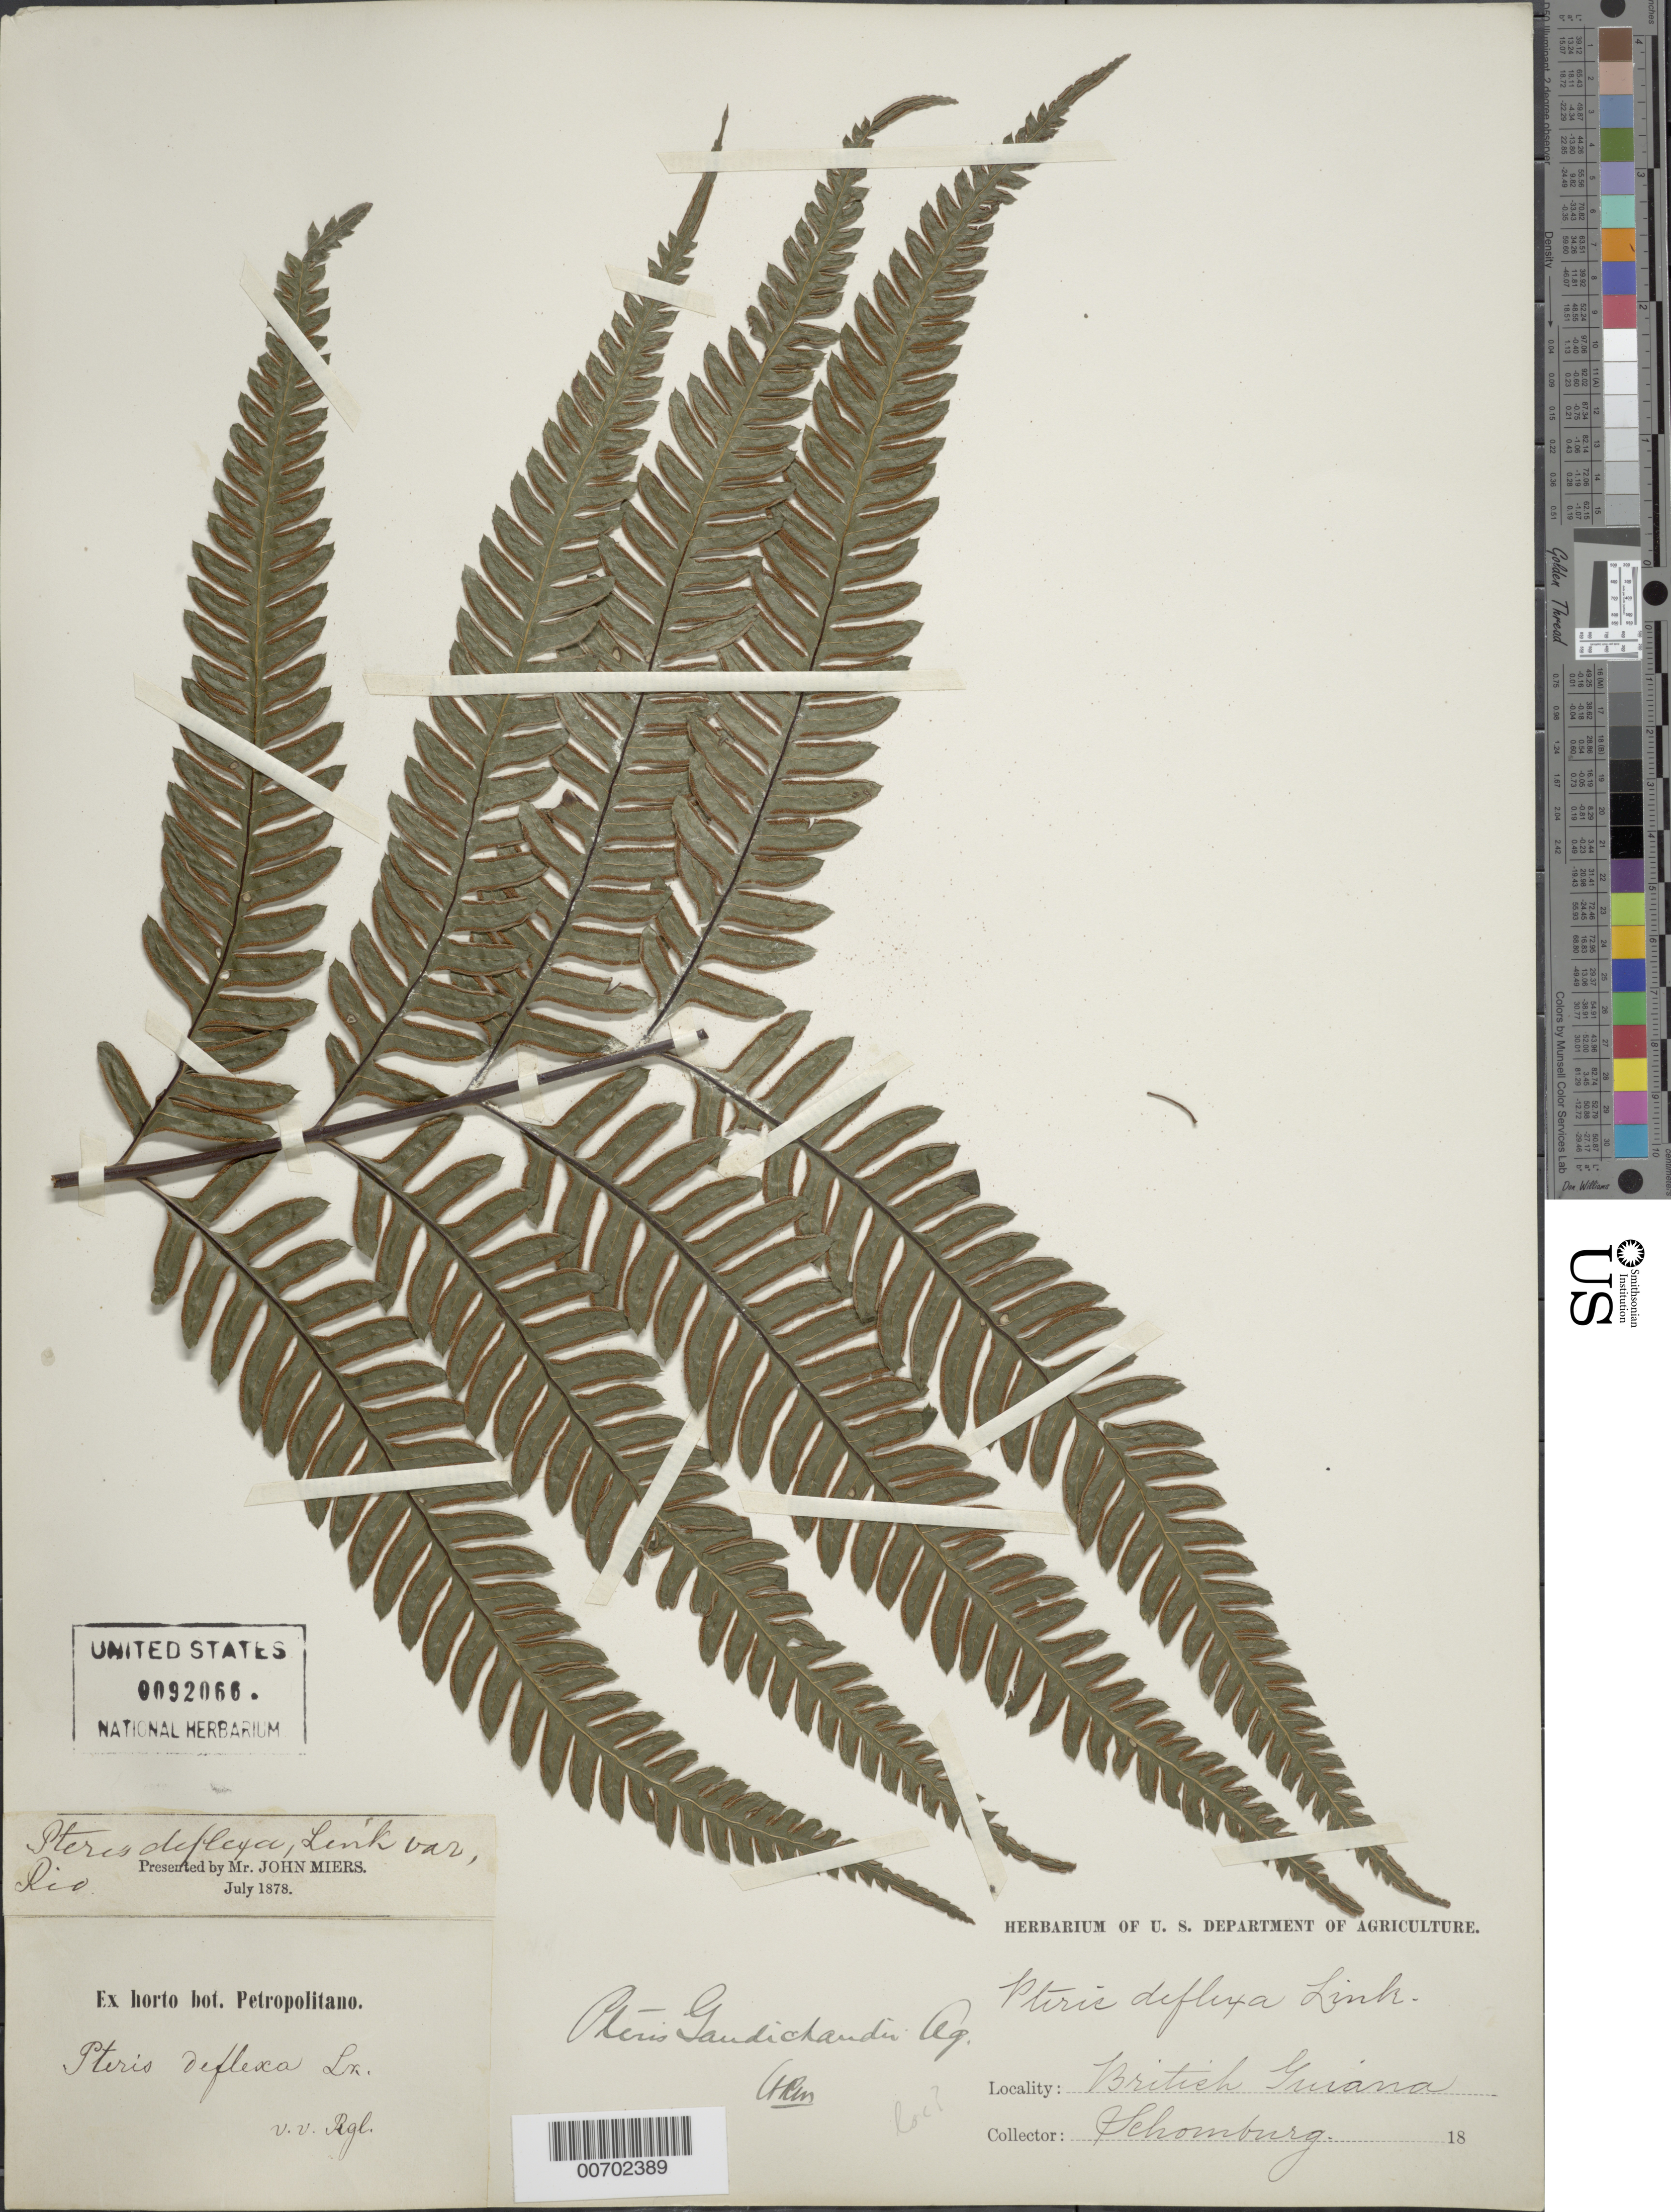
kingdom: Plantae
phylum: Tracheophyta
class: Polypodiopsida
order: Polypodiales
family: Pteridaceae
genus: Pteris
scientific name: Pteris propinqua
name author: J. Agardh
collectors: -- Schomburgk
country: Guyana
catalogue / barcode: US 92066